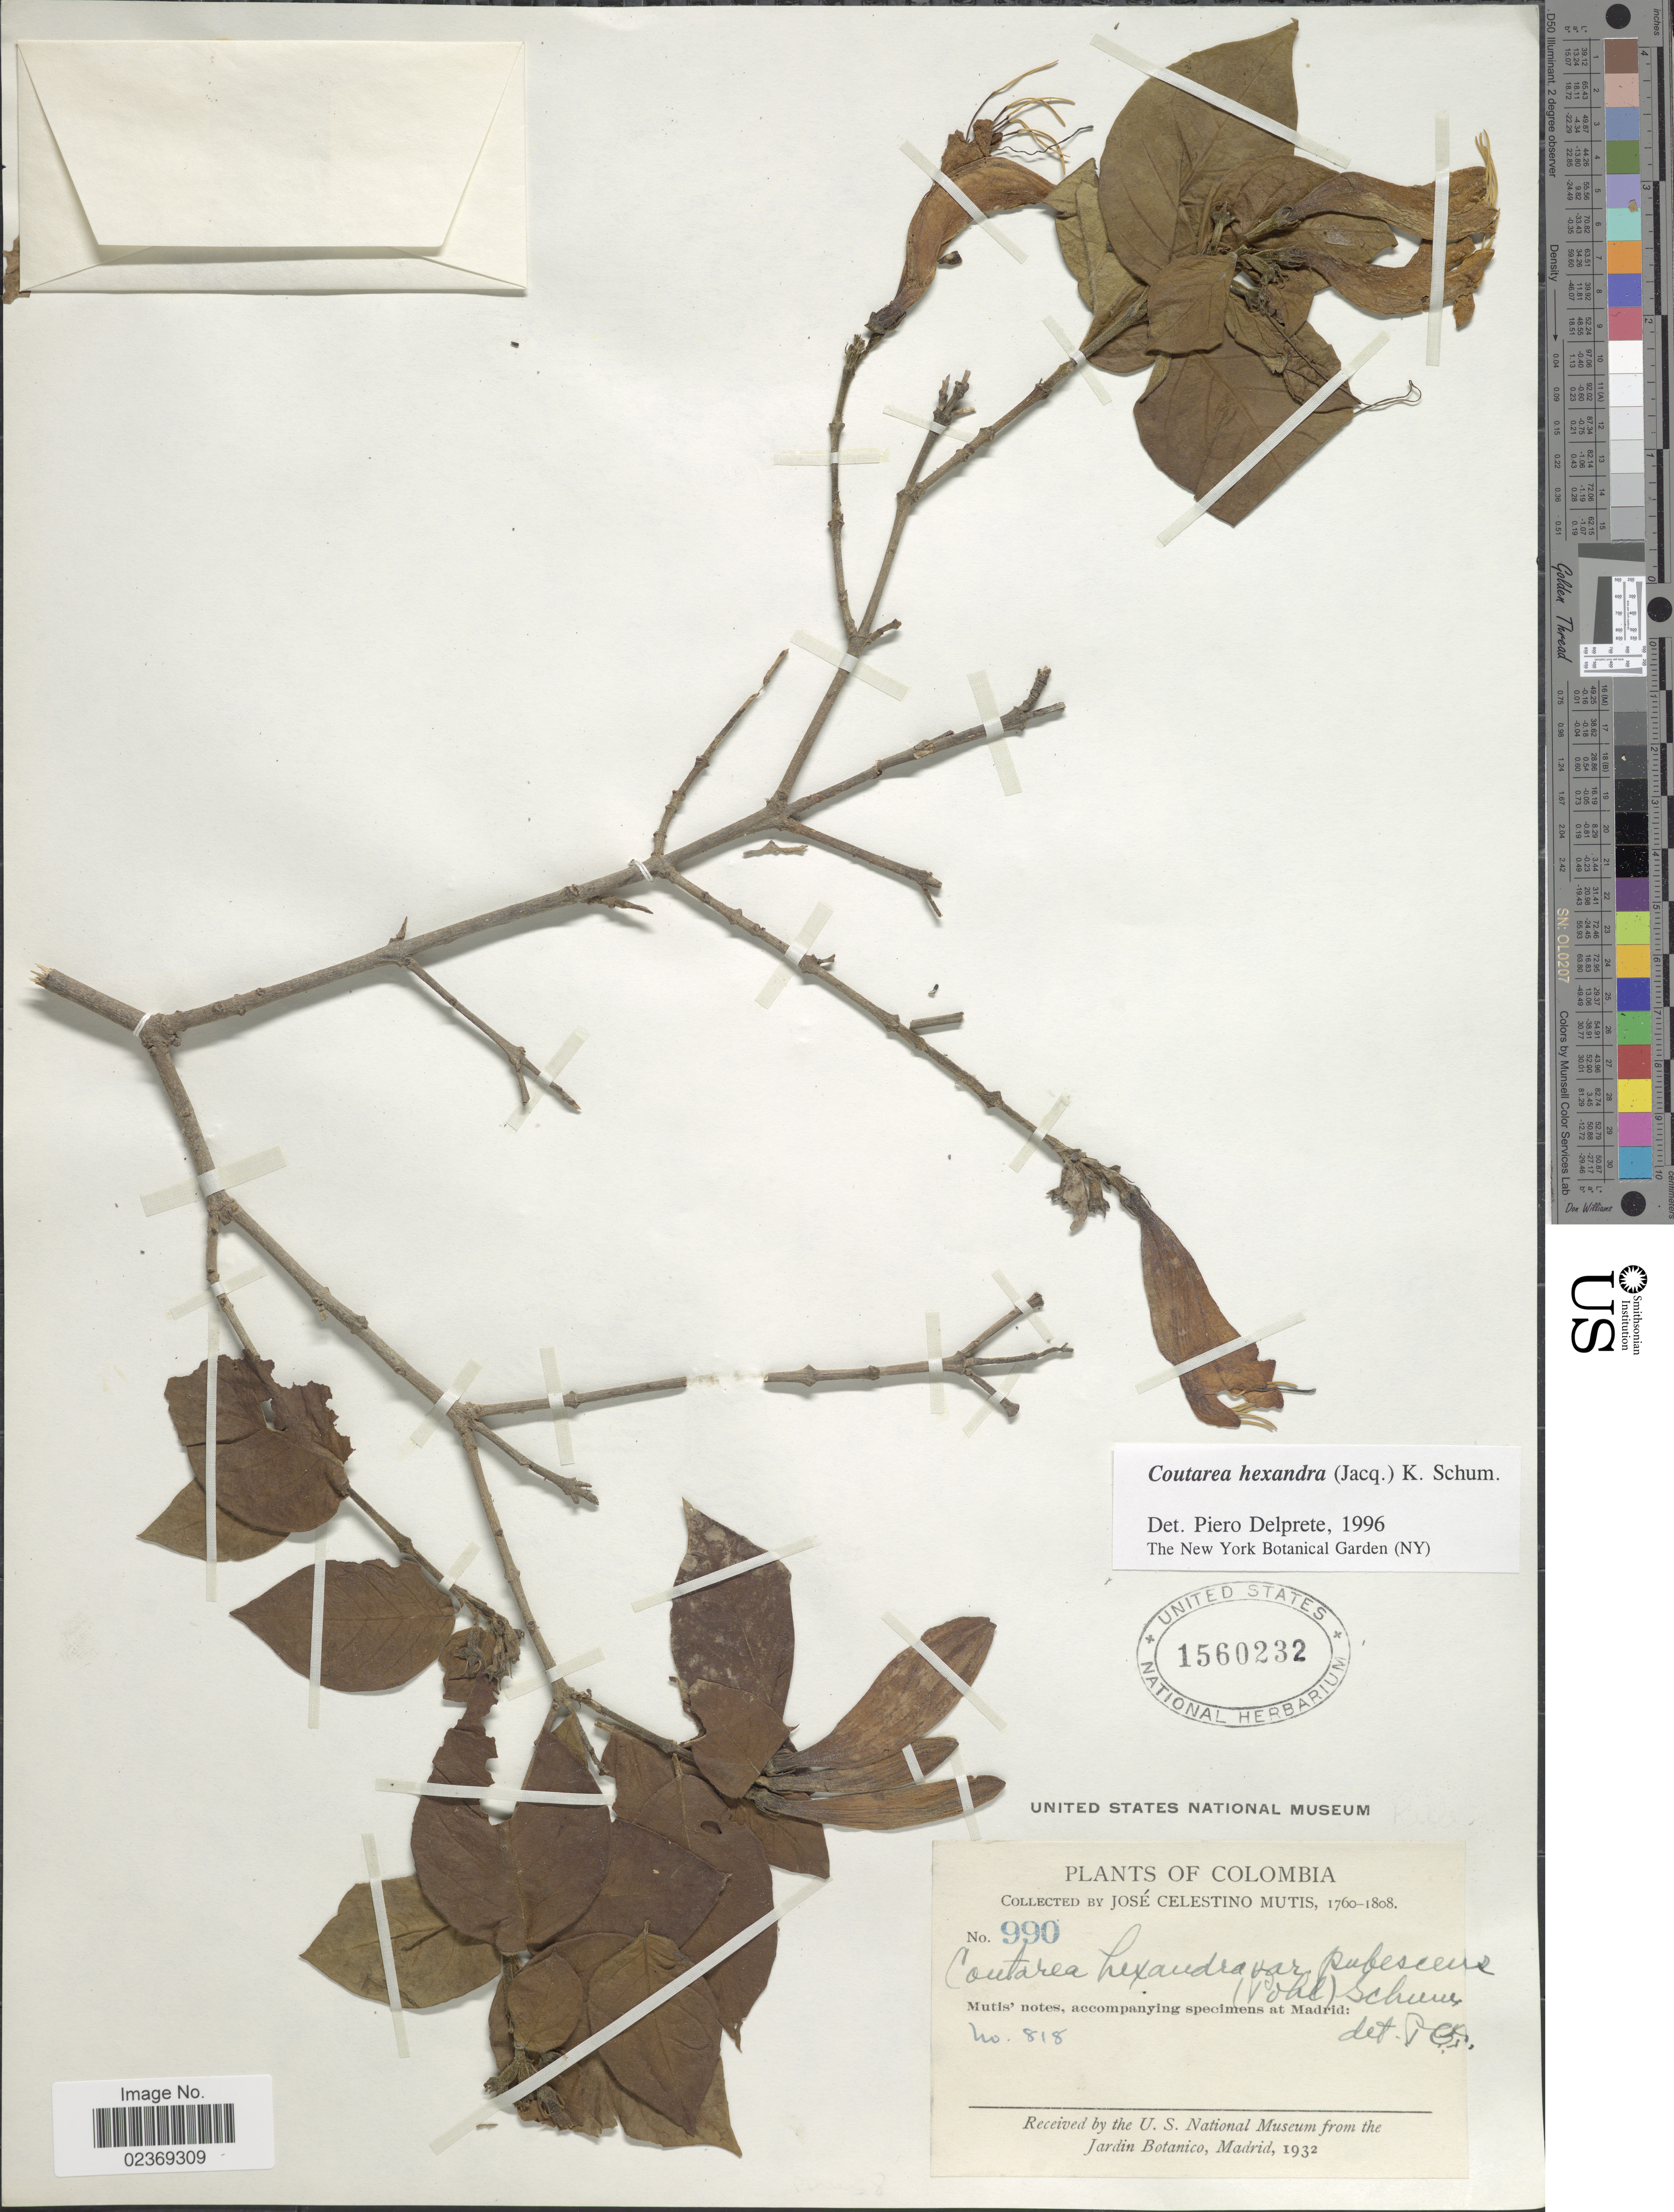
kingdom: Plantae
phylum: Tracheophyta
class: Magnoliopsida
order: Gentianales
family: Rubiaceae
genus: Coutarea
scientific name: Coutarea hexandra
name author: (Jacq.) K. Schum.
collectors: J. C. B. Mutis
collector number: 990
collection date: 1760/1808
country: Colombia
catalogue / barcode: US 1560232